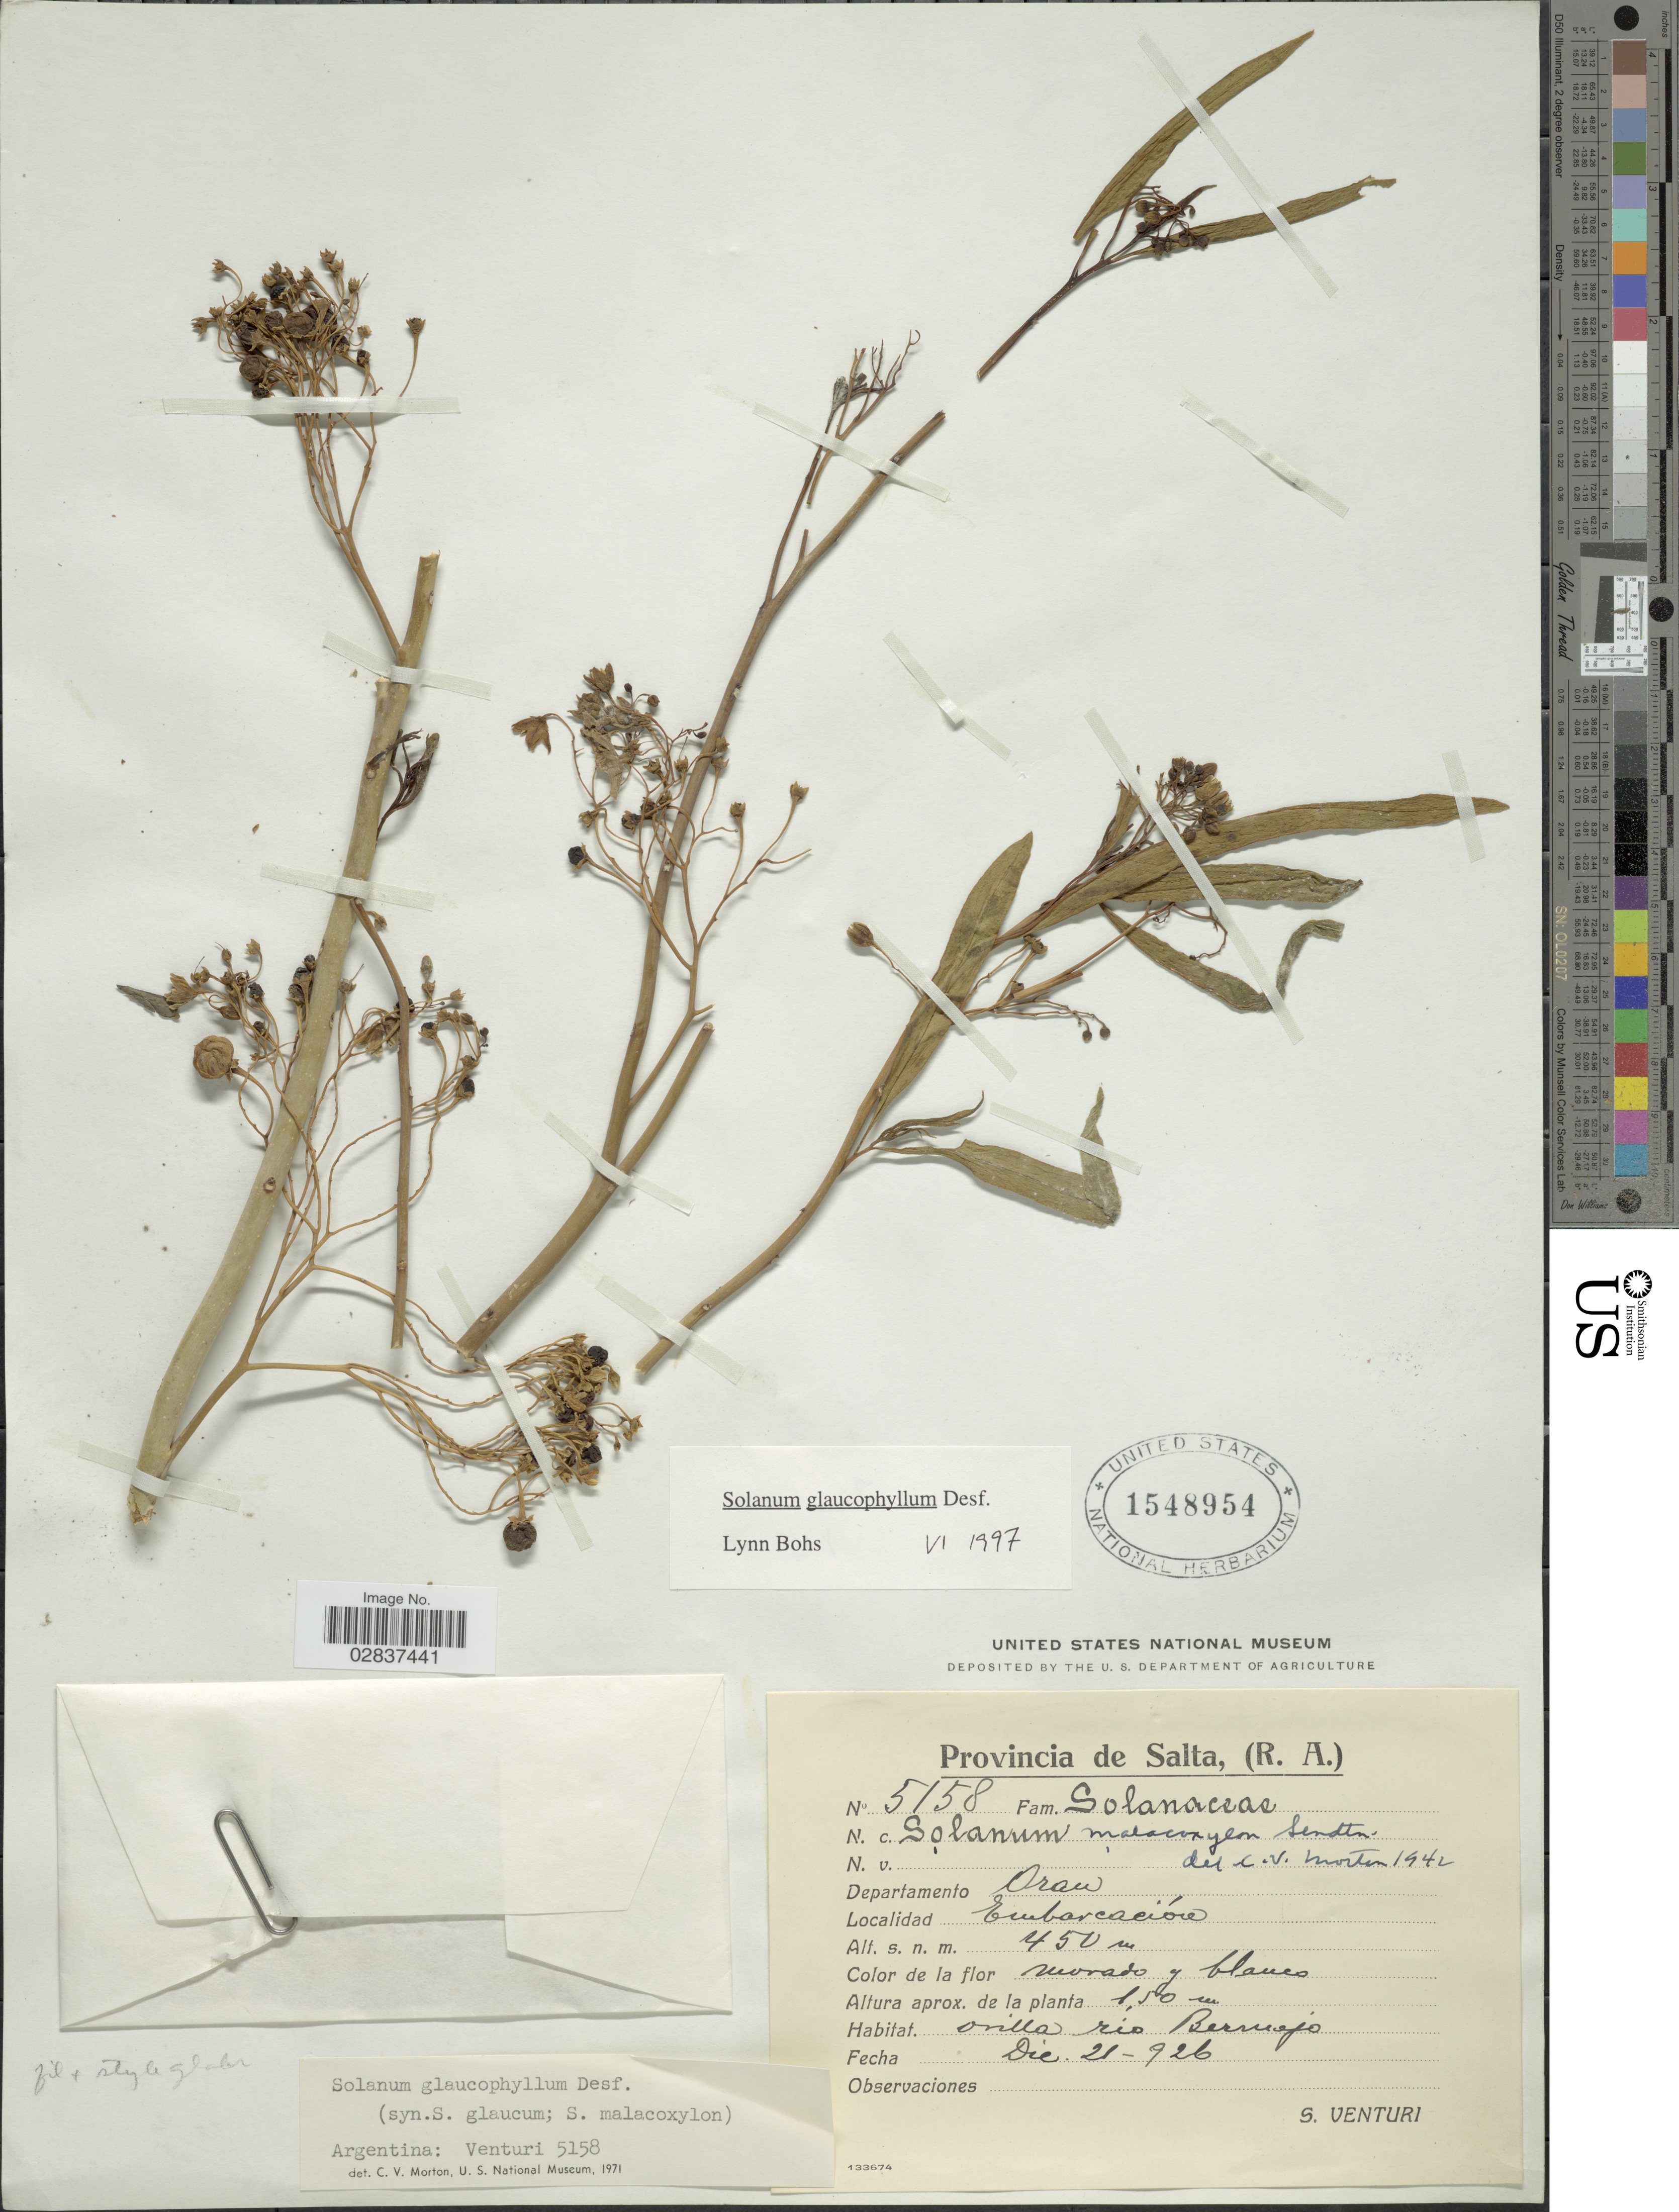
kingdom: Plantae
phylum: Tracheophyta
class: Magnoliopsida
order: Solanales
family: Solanaceae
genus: Solanum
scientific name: Solanum glaucophyllum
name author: Desf.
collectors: S. Venturi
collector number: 5158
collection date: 1926-12-21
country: Argentina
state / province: Salta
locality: (R.A.), Departamento Oran, Embarcacion.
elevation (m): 450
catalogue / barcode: US 1548954